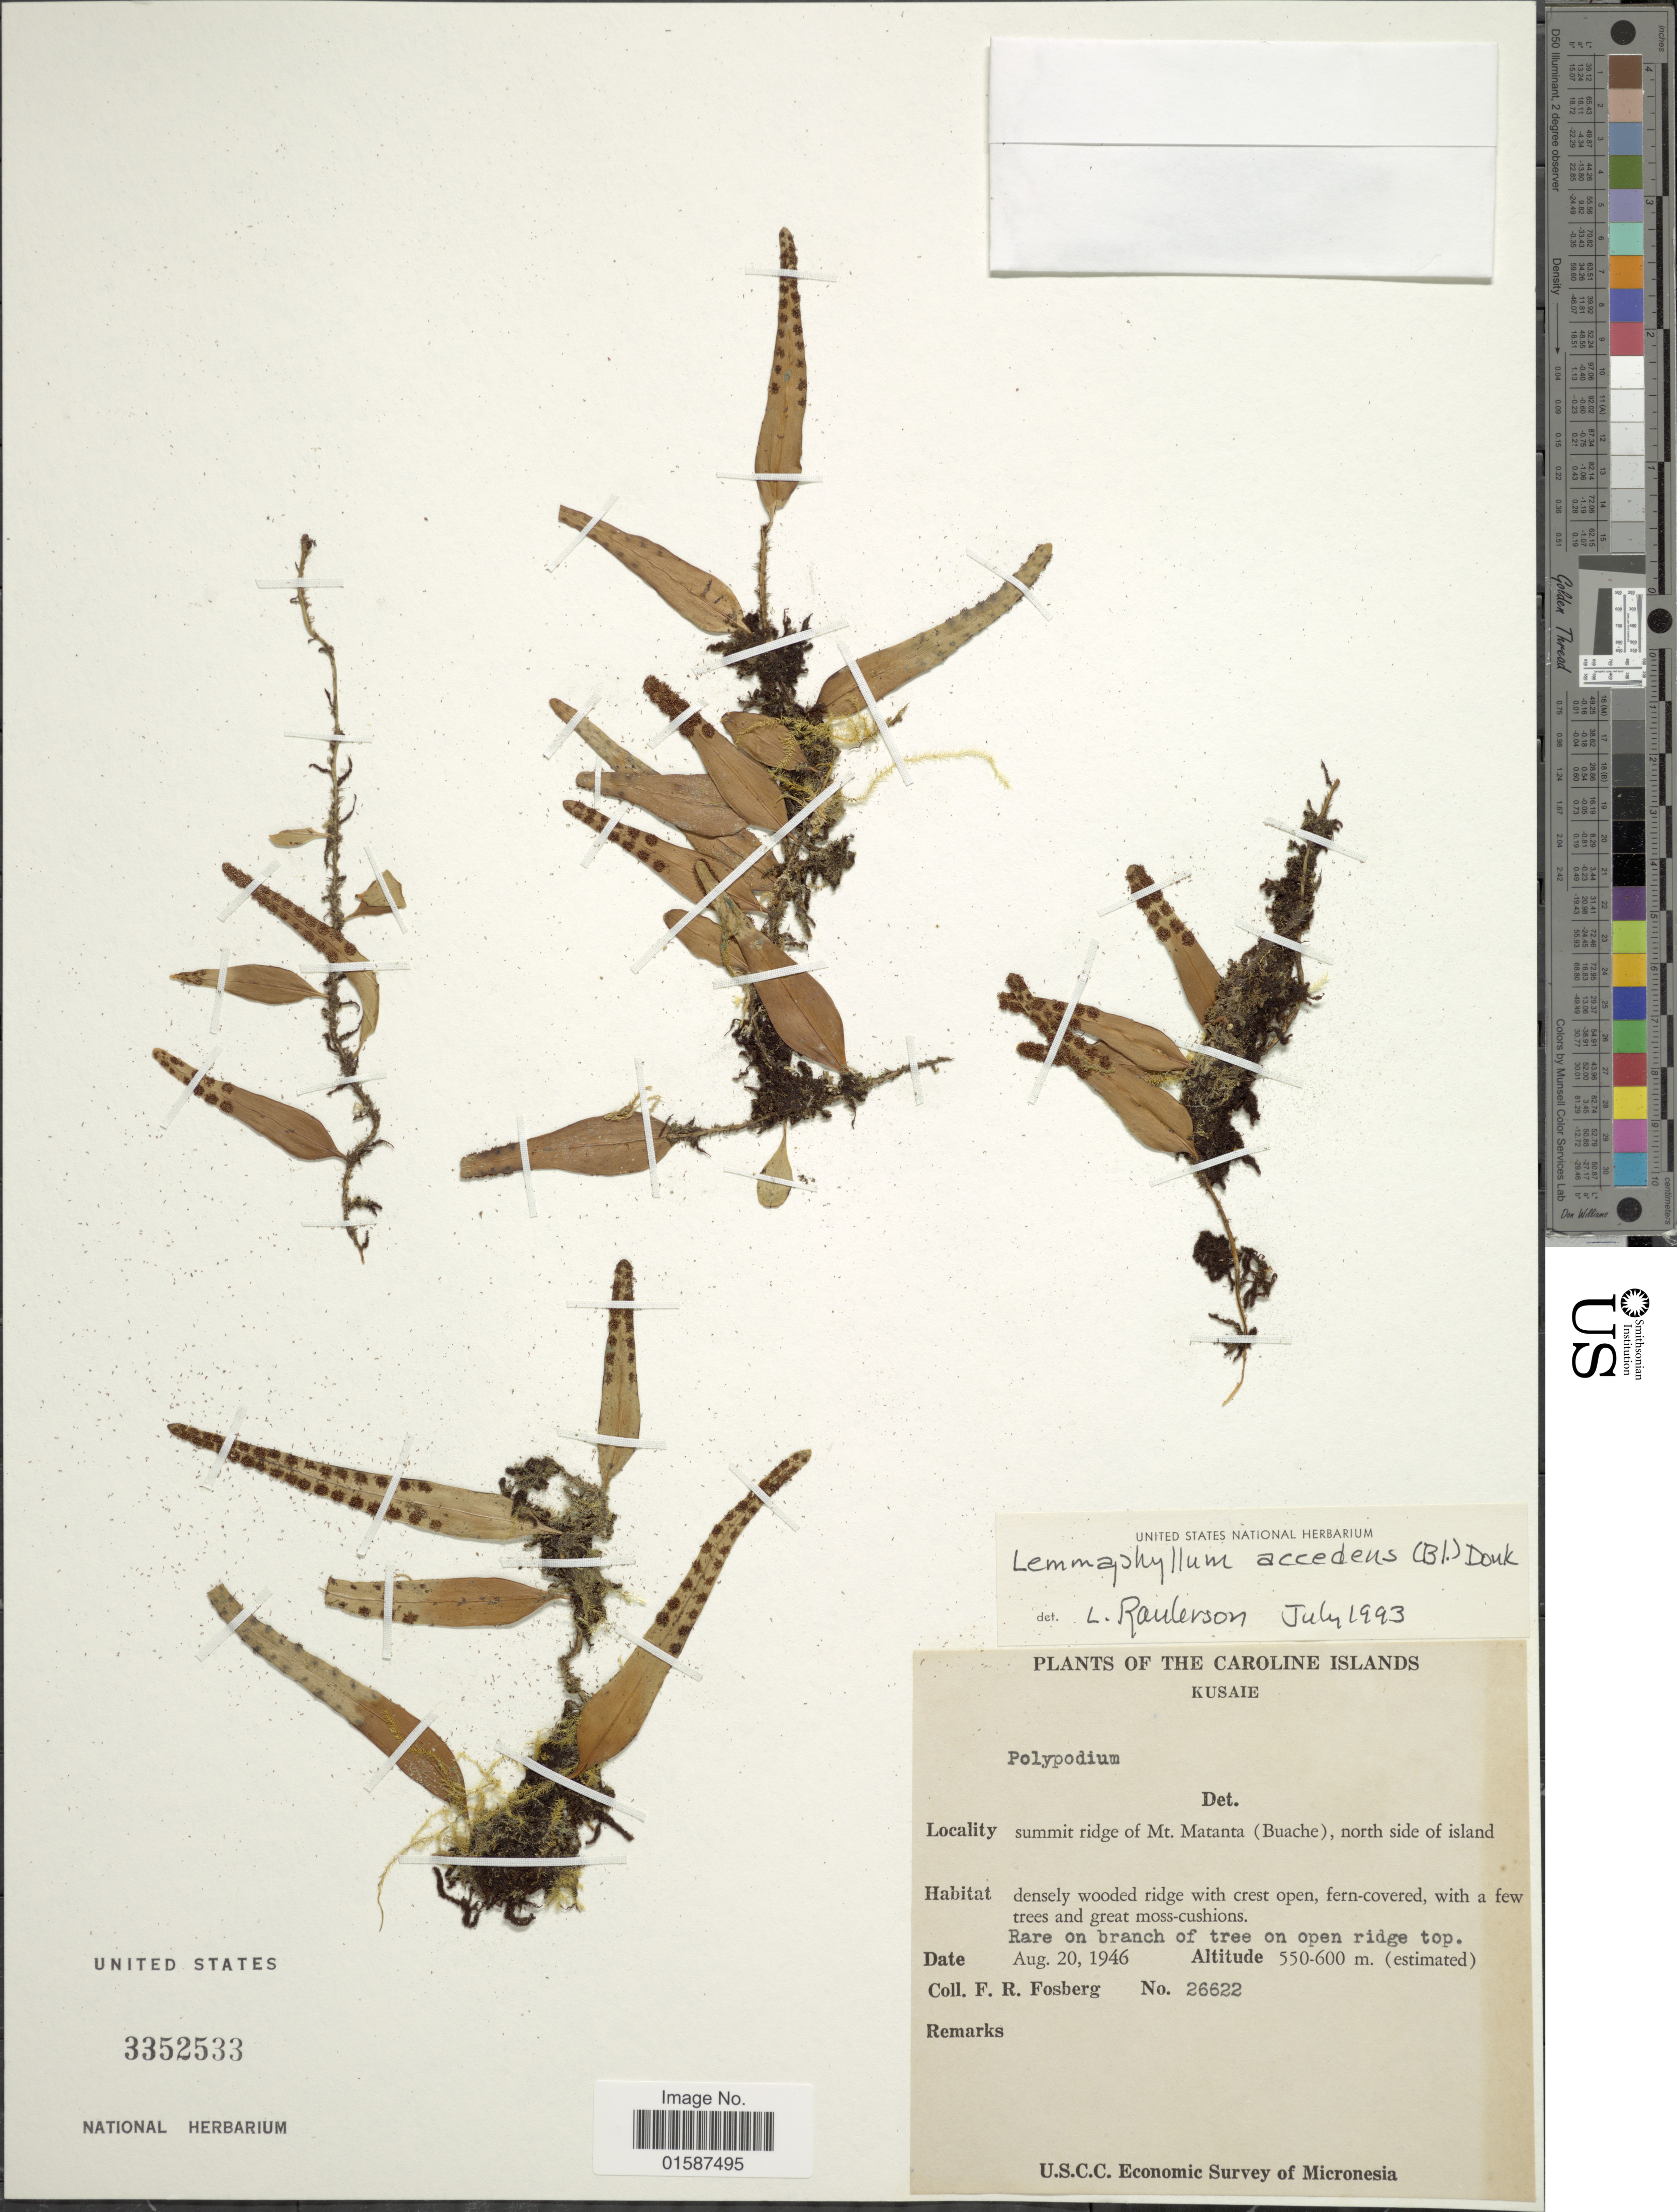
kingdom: Plantae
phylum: Tracheophyta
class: Polypodiopsida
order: Polypodiales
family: Polypodiaceae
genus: Lemmaphyllum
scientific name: Lemmaphyllum accedens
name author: (Blume) Donk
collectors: F. R. Fosberg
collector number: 26622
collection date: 1946-08-20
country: Micronesia, Federated States of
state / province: Kosrae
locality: Caroline Islands, Kusaie, summit ridge of Mt, Matanta (Buache), north side of island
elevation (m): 550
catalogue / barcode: US 3352533